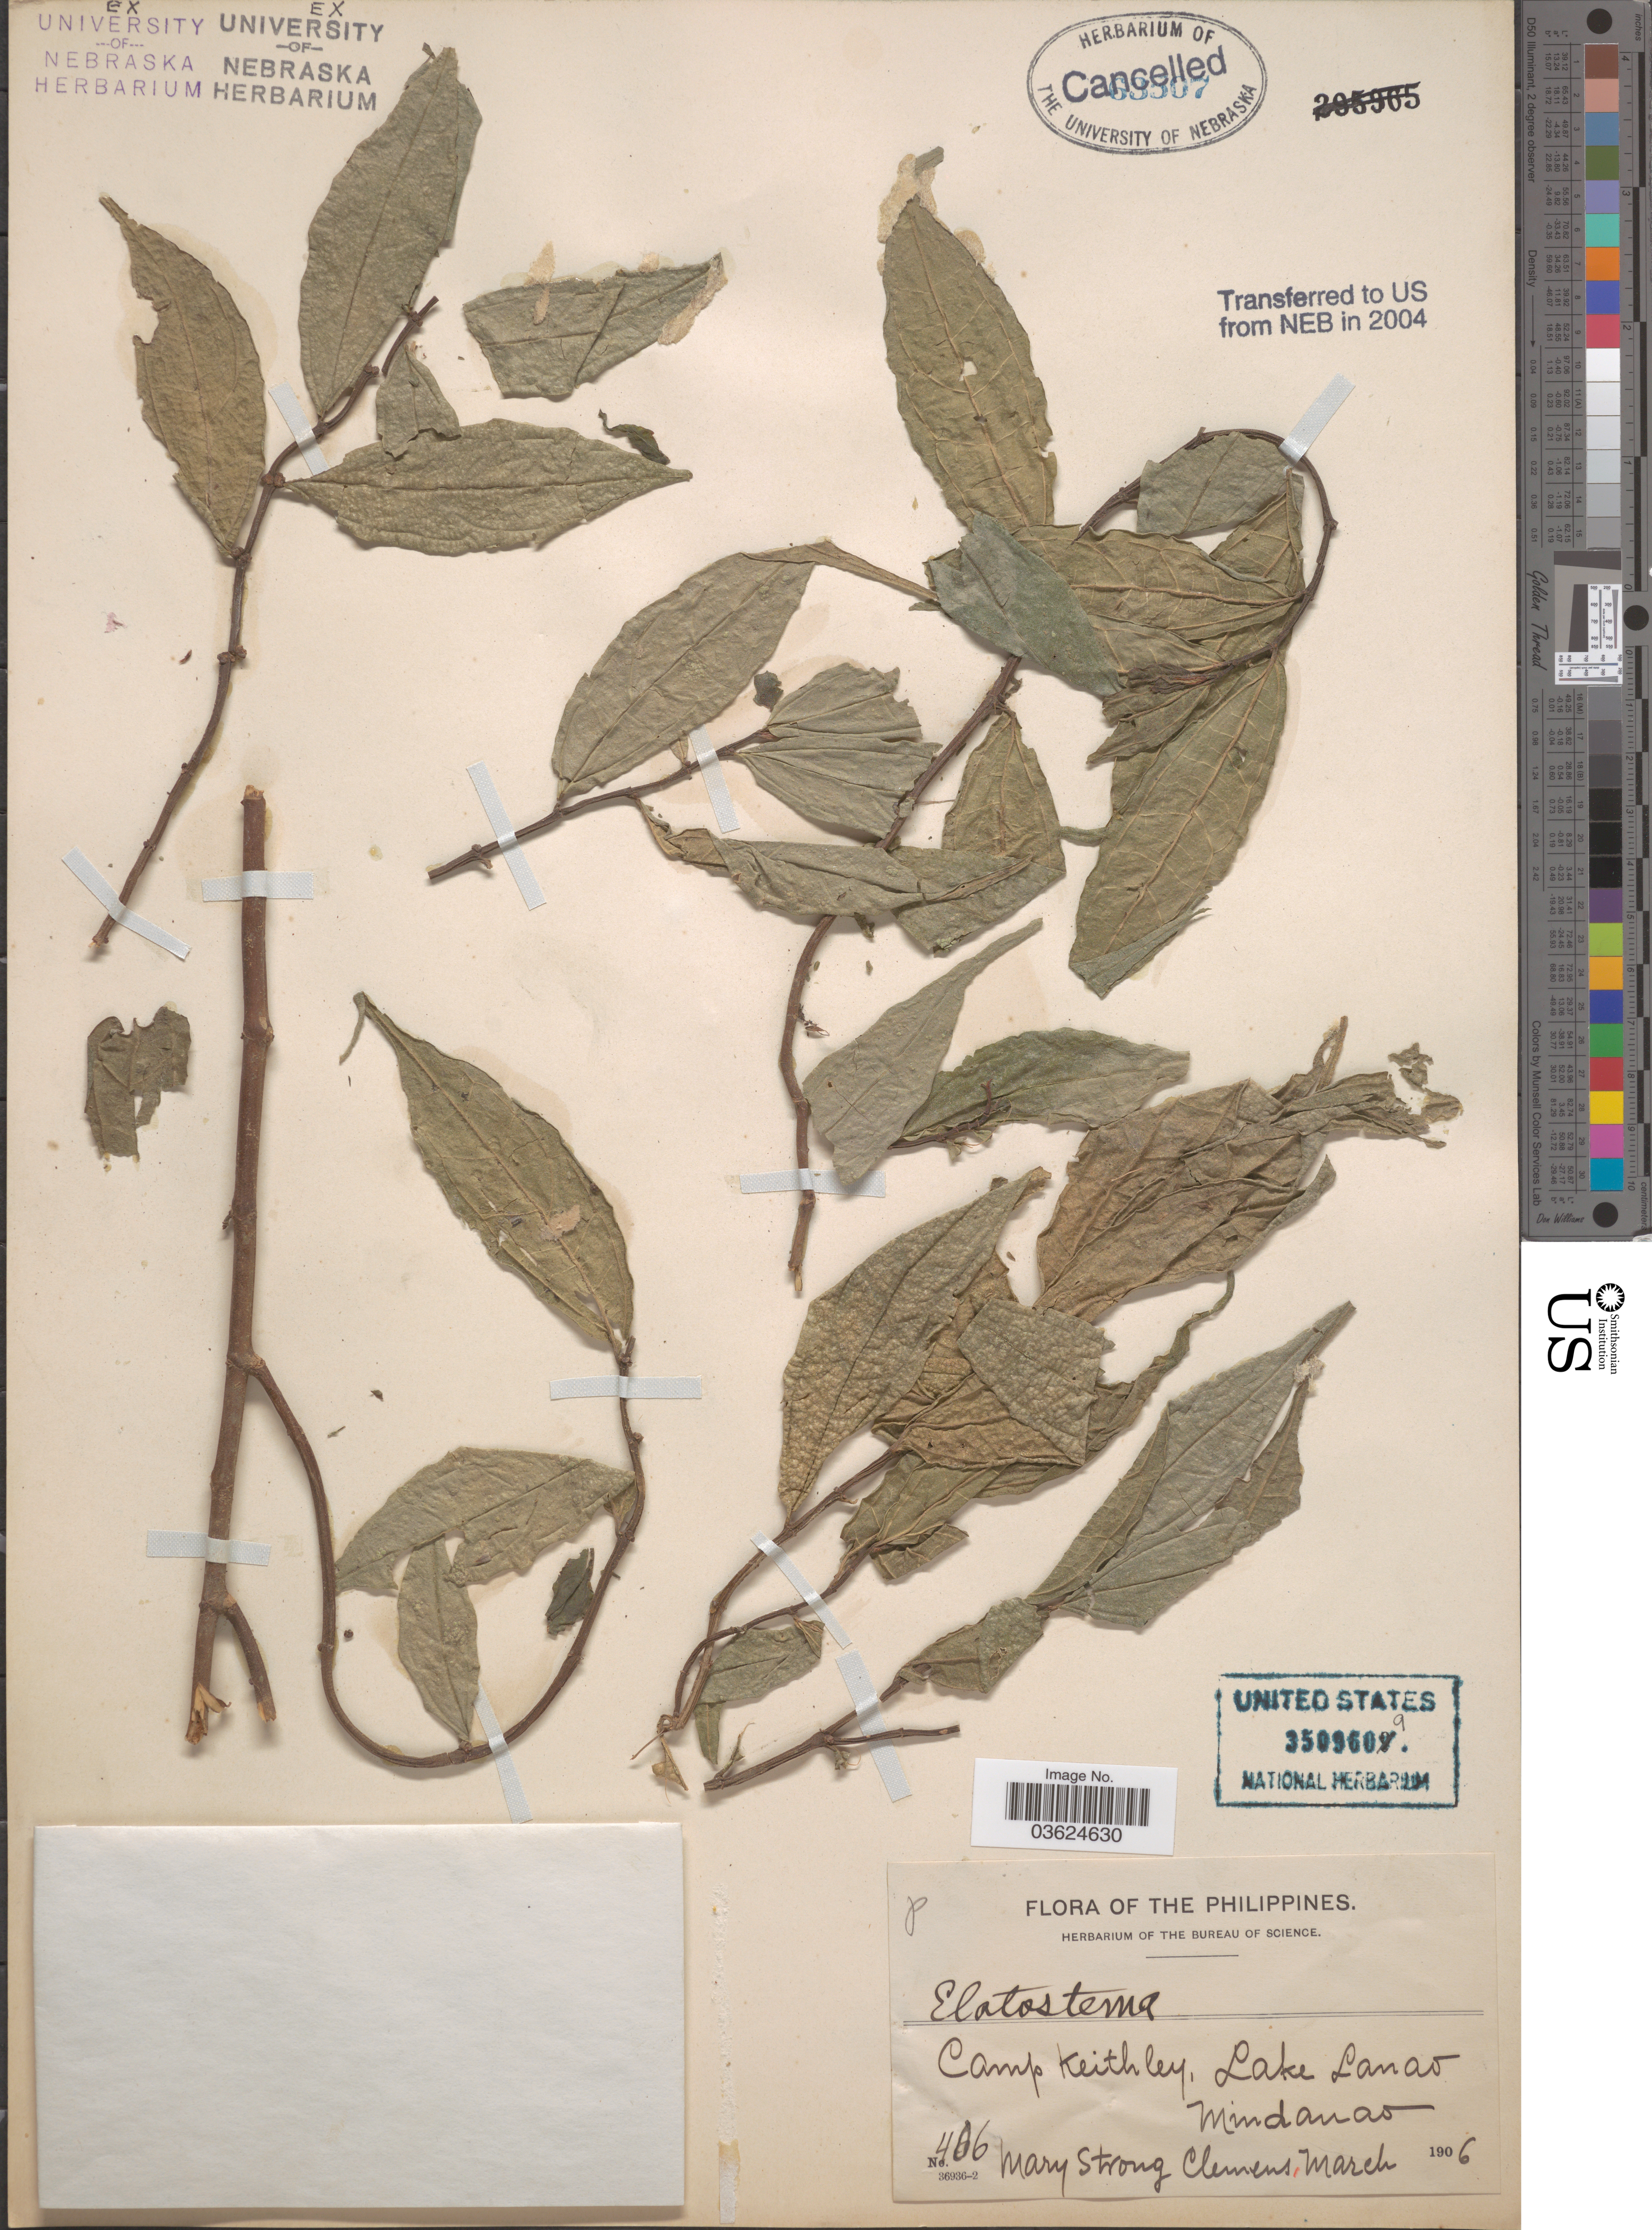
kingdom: Plantae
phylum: Tracheophyta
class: Magnoliopsida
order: Rosales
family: Urticaceae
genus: Elatostema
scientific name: Elatostema sp.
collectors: M. S. Clemens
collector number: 406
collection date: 1906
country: Philippines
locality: Camp Keithley, Lake Lanao, Mindanao.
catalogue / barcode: US 3509609